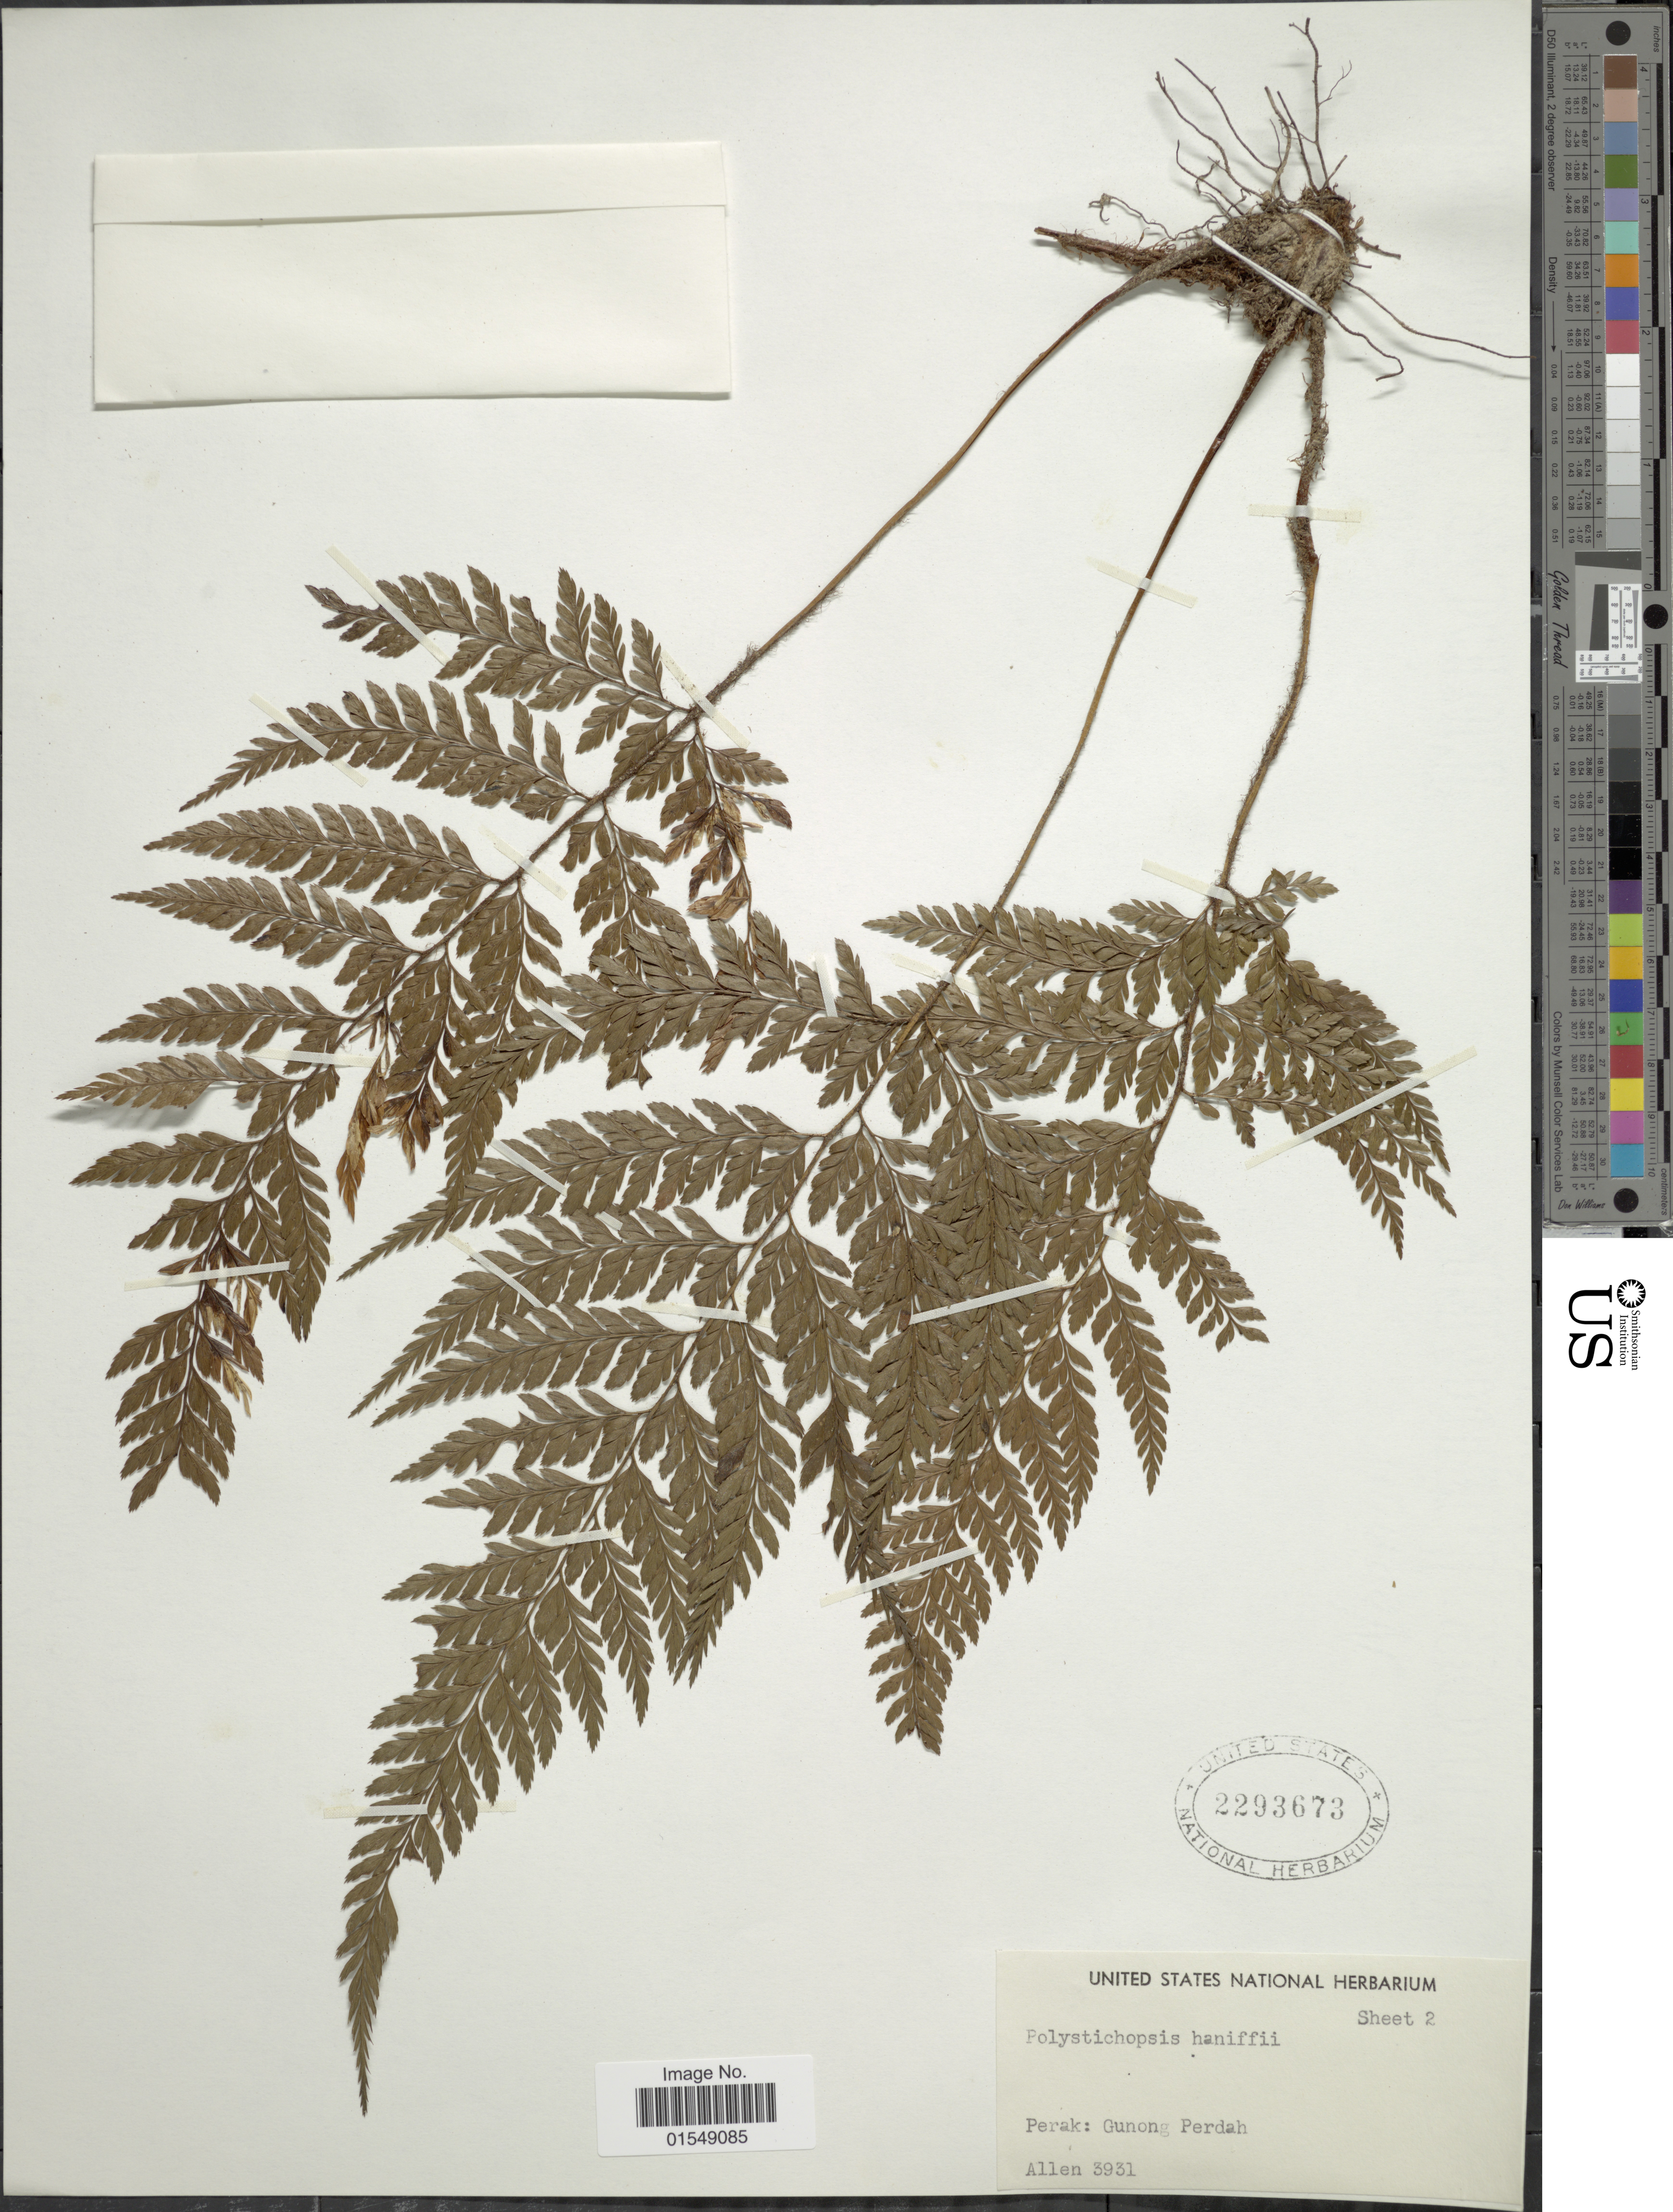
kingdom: Plantae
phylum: Tracheophyta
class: Polypodiopsida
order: Polypodiales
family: Dryopteridaceae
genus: Arachniodes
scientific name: Arachniodes haniffii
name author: (Holttum) Ching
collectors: -- Allen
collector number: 3931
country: Malaysia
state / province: Perak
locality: Gunong Perdah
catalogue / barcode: US 2293673